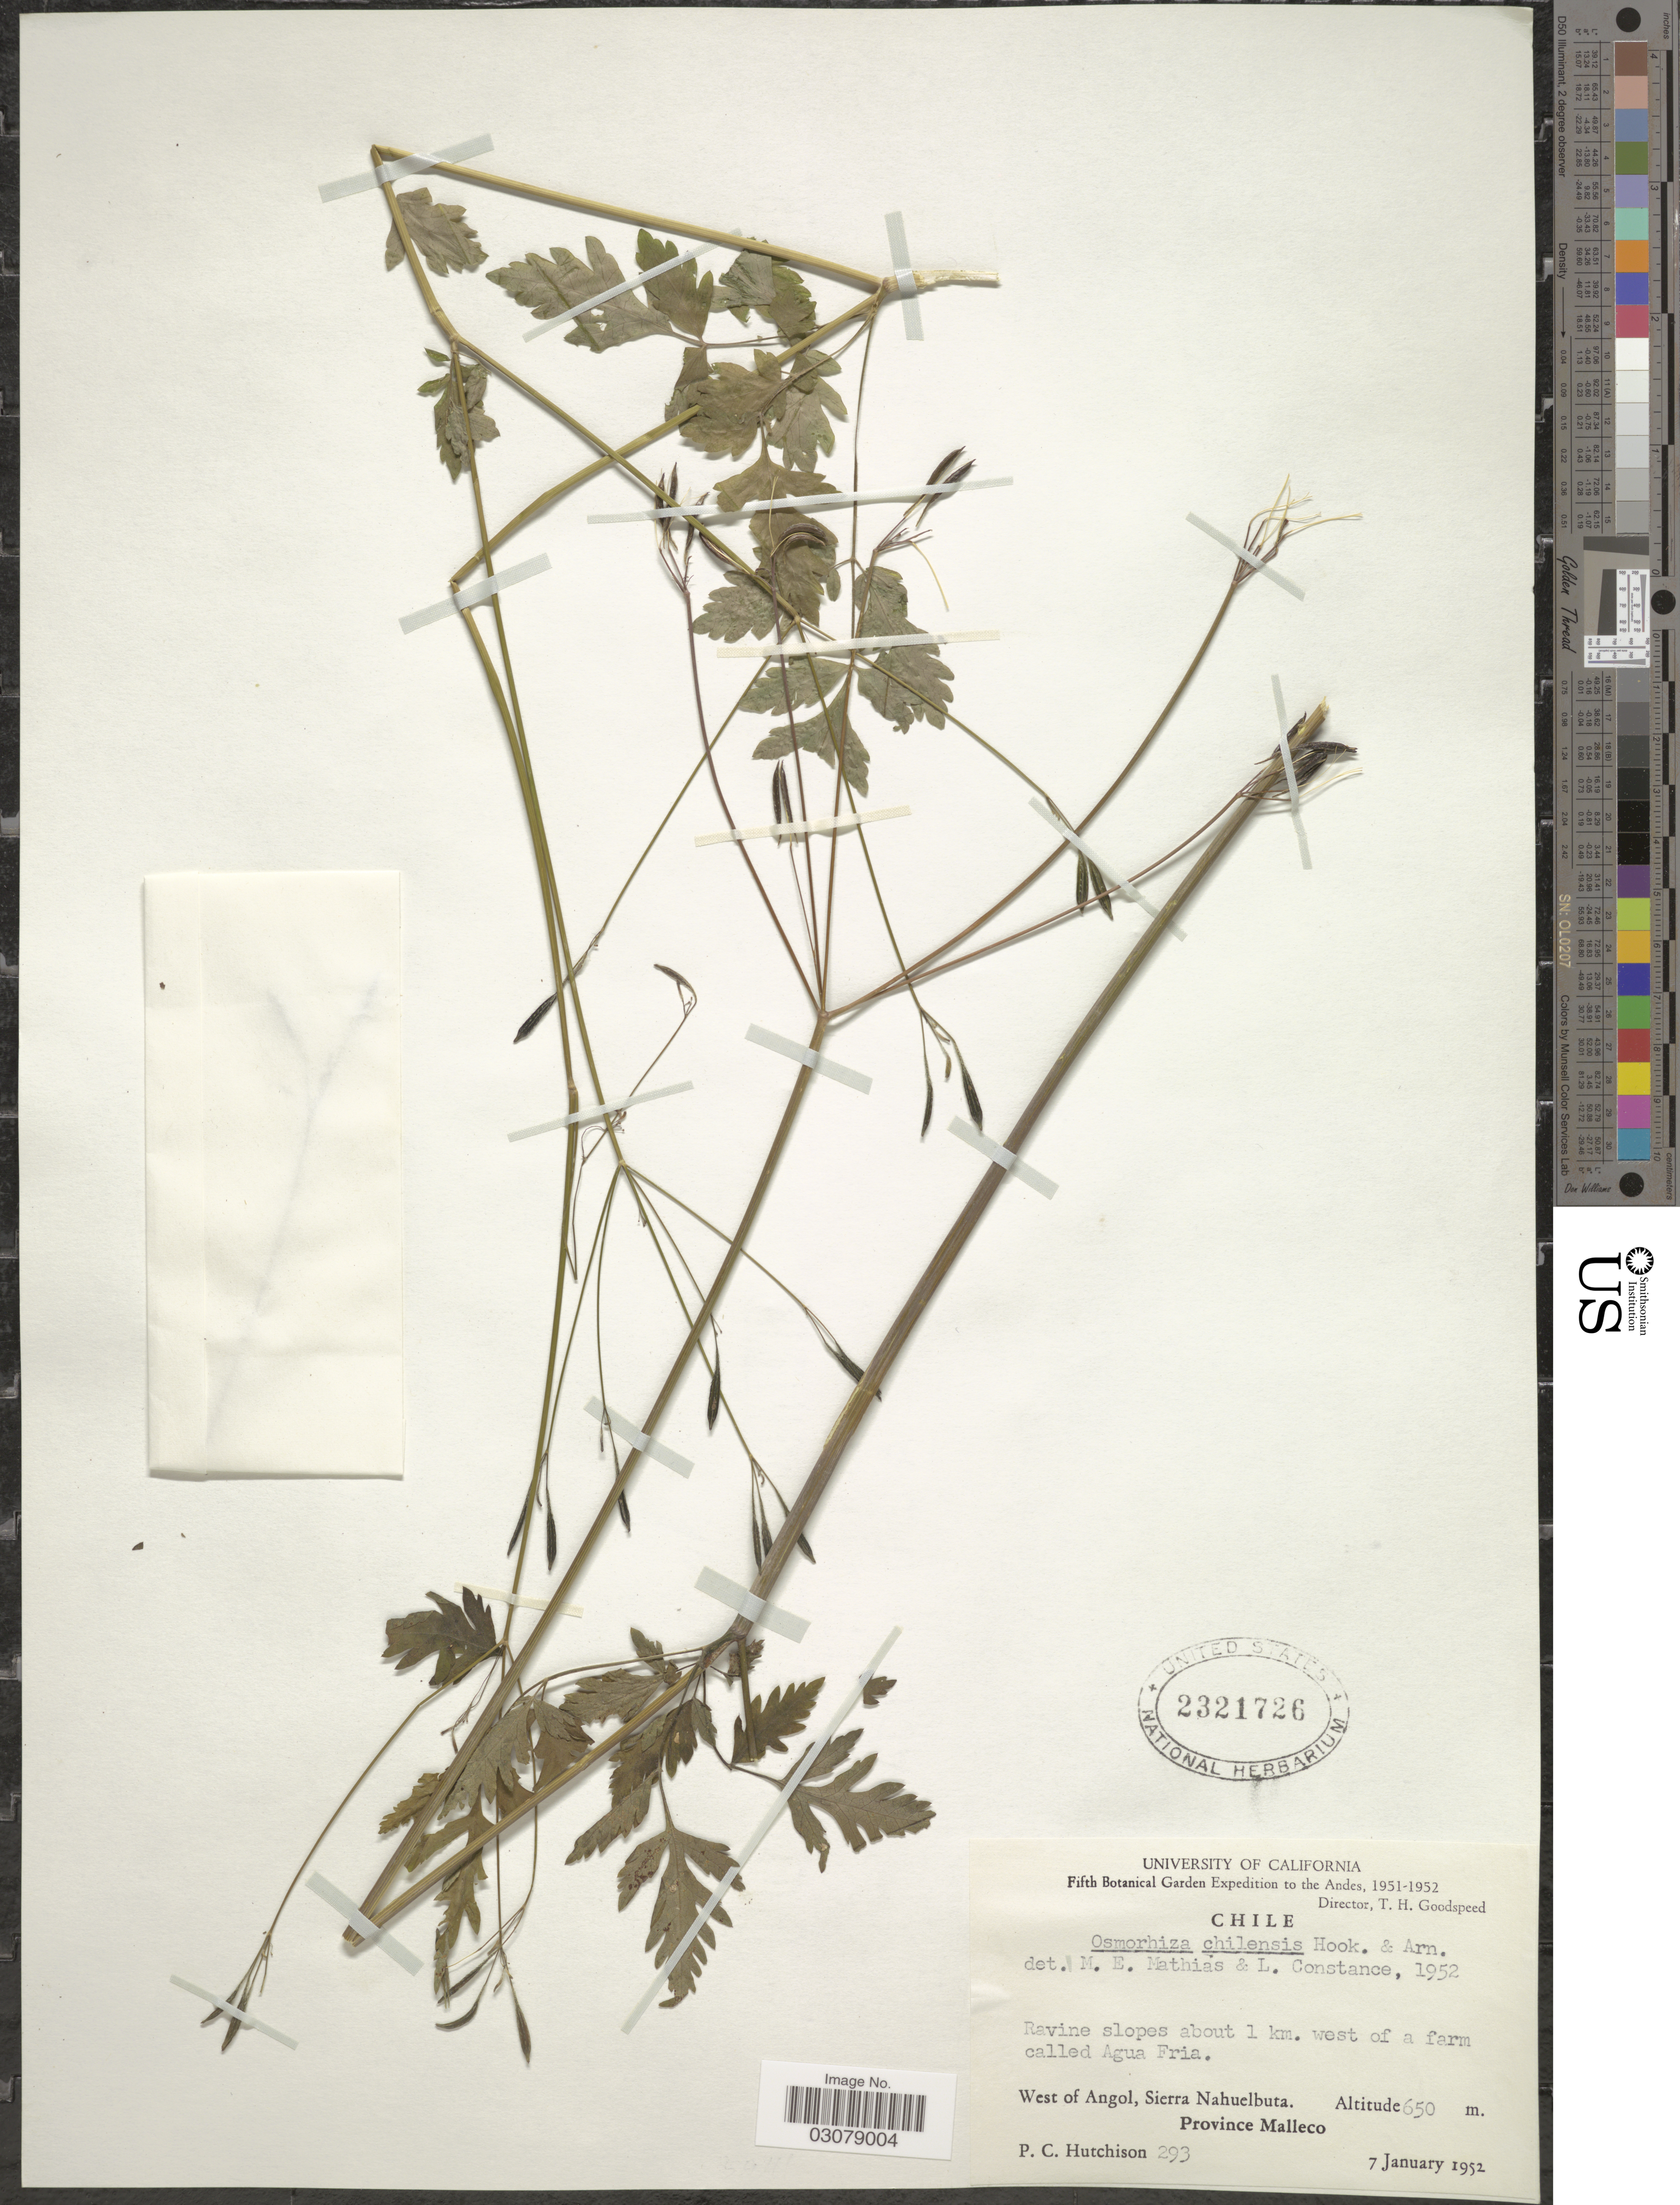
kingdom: Plantae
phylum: Tracheophyta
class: Magnoliopsida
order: Apiales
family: Apiaceae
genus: Osmorhiza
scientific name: Osmorhiza chilensis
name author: Hook. & Arn.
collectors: P. C. Hutchison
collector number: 293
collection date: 1952-01-07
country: Chile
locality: The Andes, Ravine slopes about 1 km. west of a farm called Agua Fria, West of Angol, Sierra Nahuelbuta, Province Malleco.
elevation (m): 650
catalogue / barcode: US 2321726